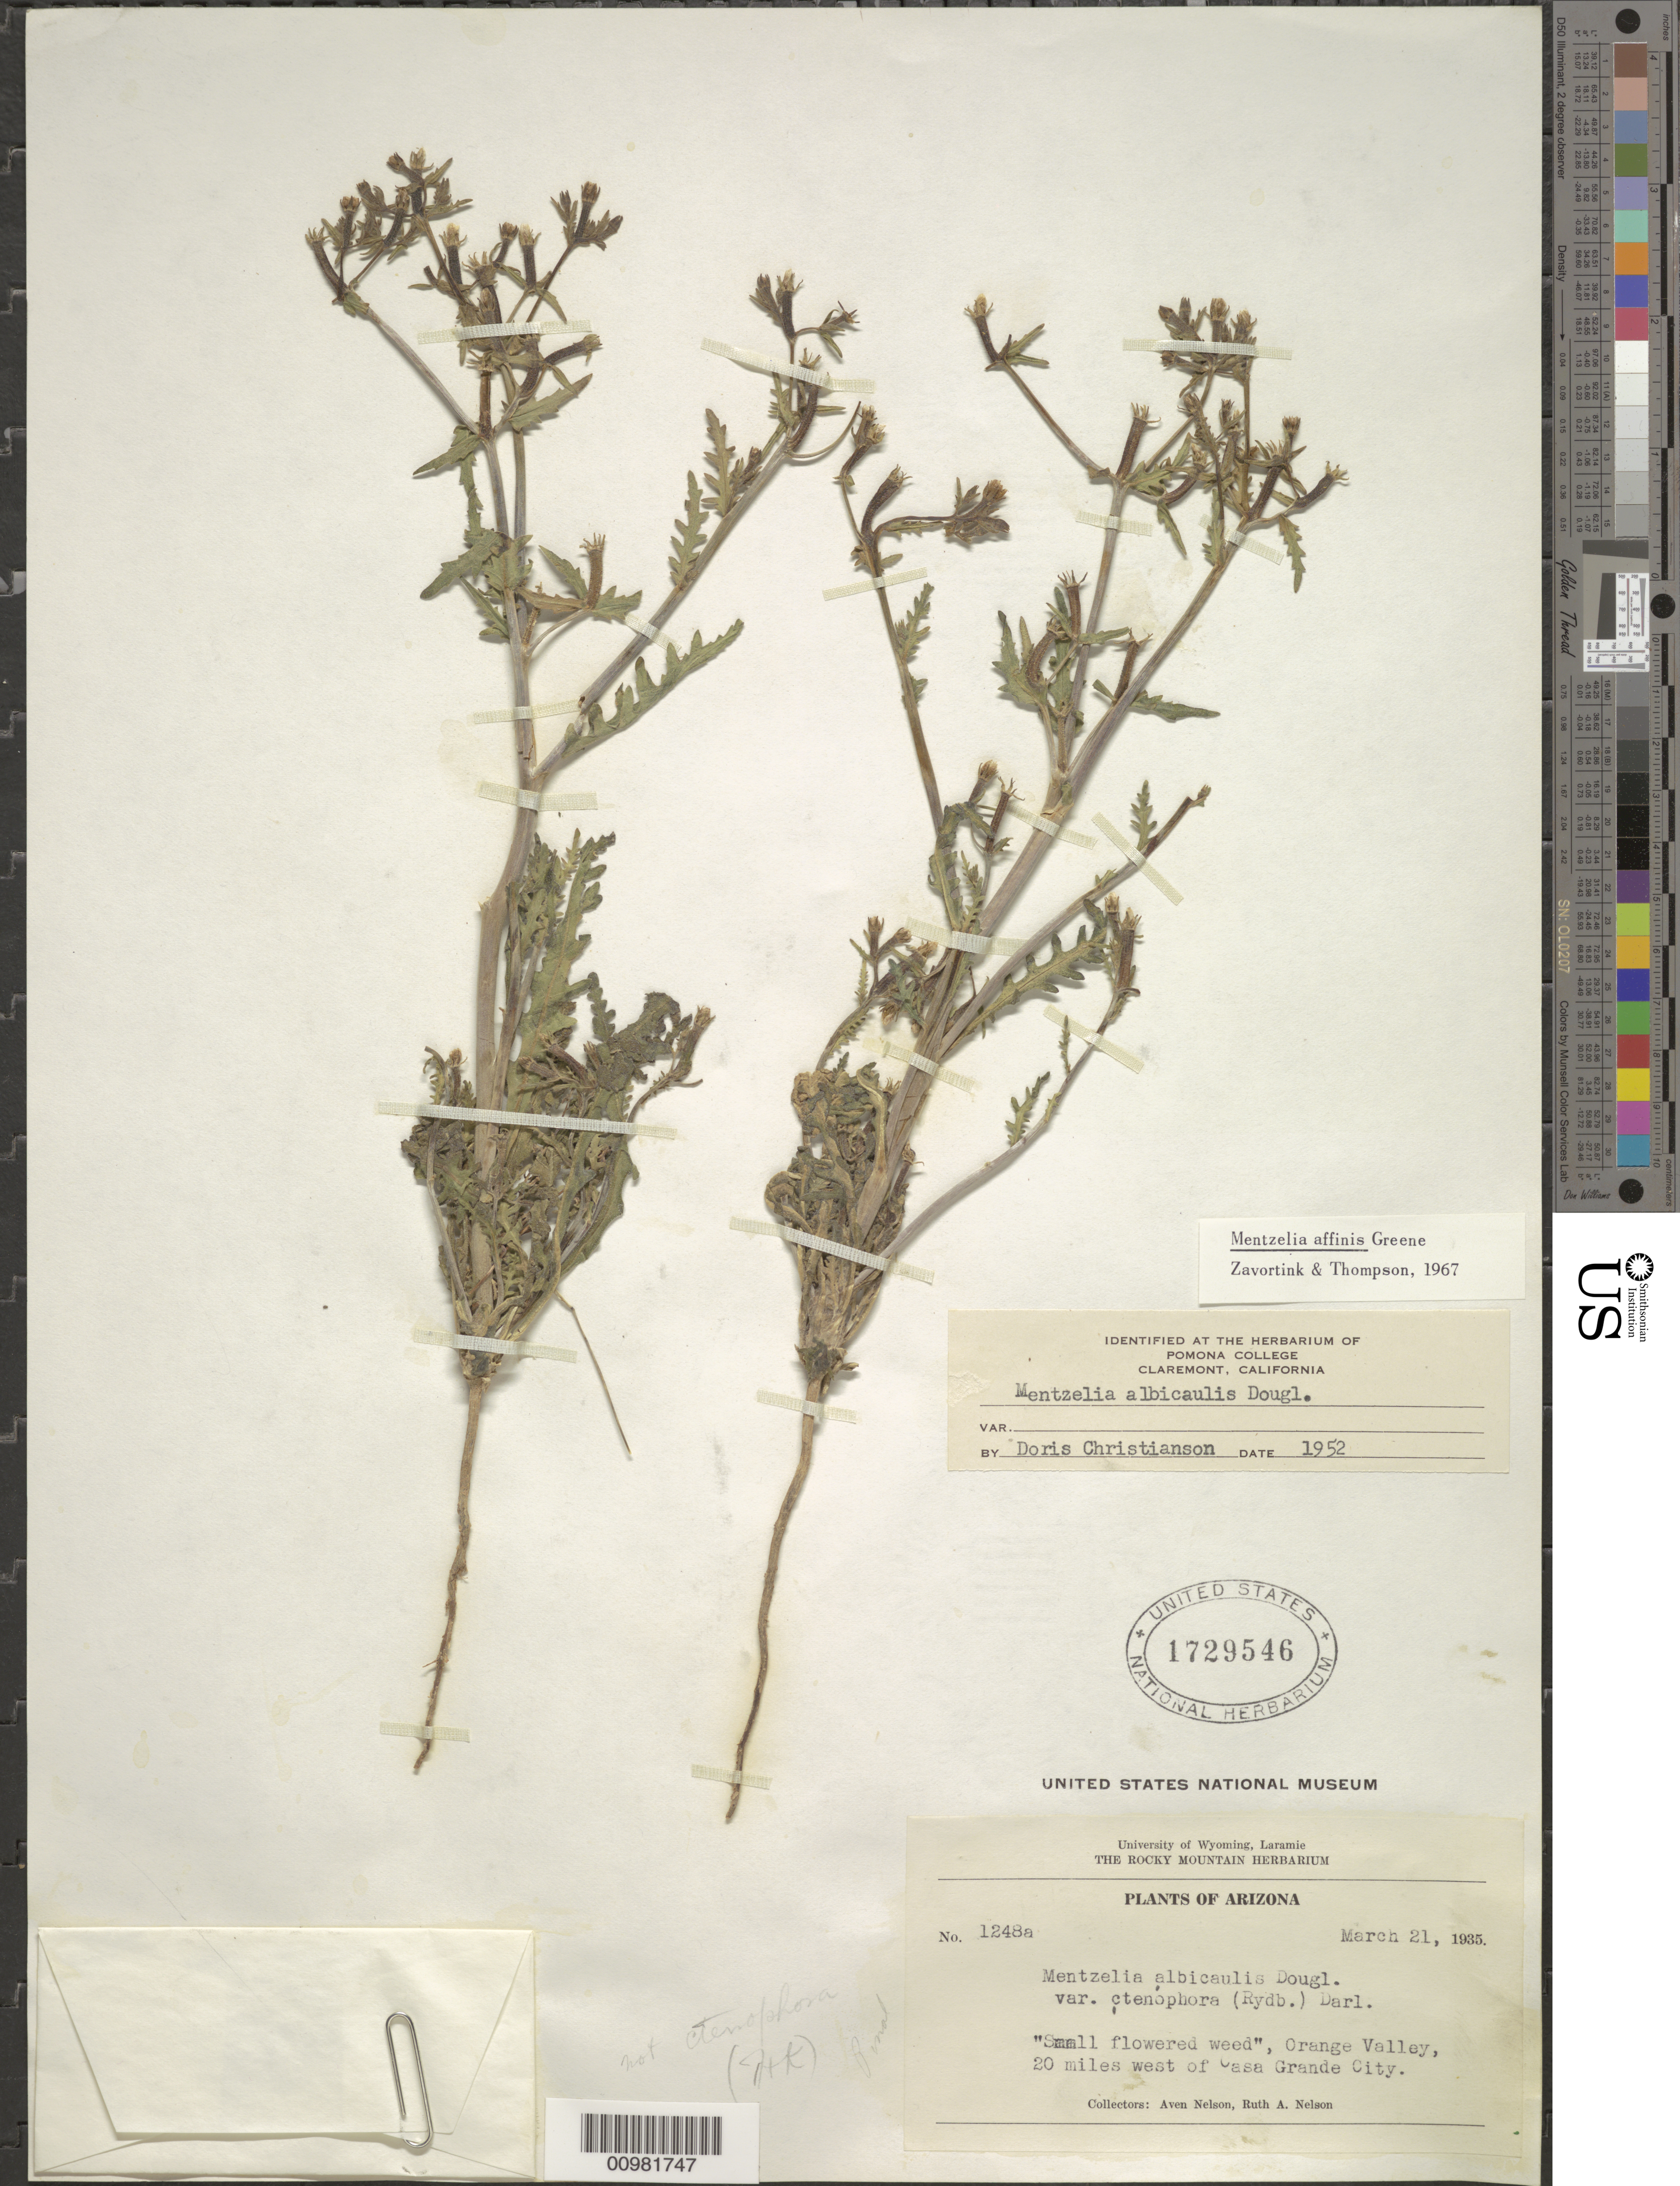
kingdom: Plantae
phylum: Tracheophyta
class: Magnoliopsida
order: Cornales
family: Loasaceae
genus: Mentzelia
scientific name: Mentzelia affinis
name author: Greene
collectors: A. Nelson & R. A. Nelson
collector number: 1248a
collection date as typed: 21 Mar 1935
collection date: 1935-03-21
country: United States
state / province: Arizona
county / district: Pinal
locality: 20 mi. W of Casa Grande City; Orange Valley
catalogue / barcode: US 1729546